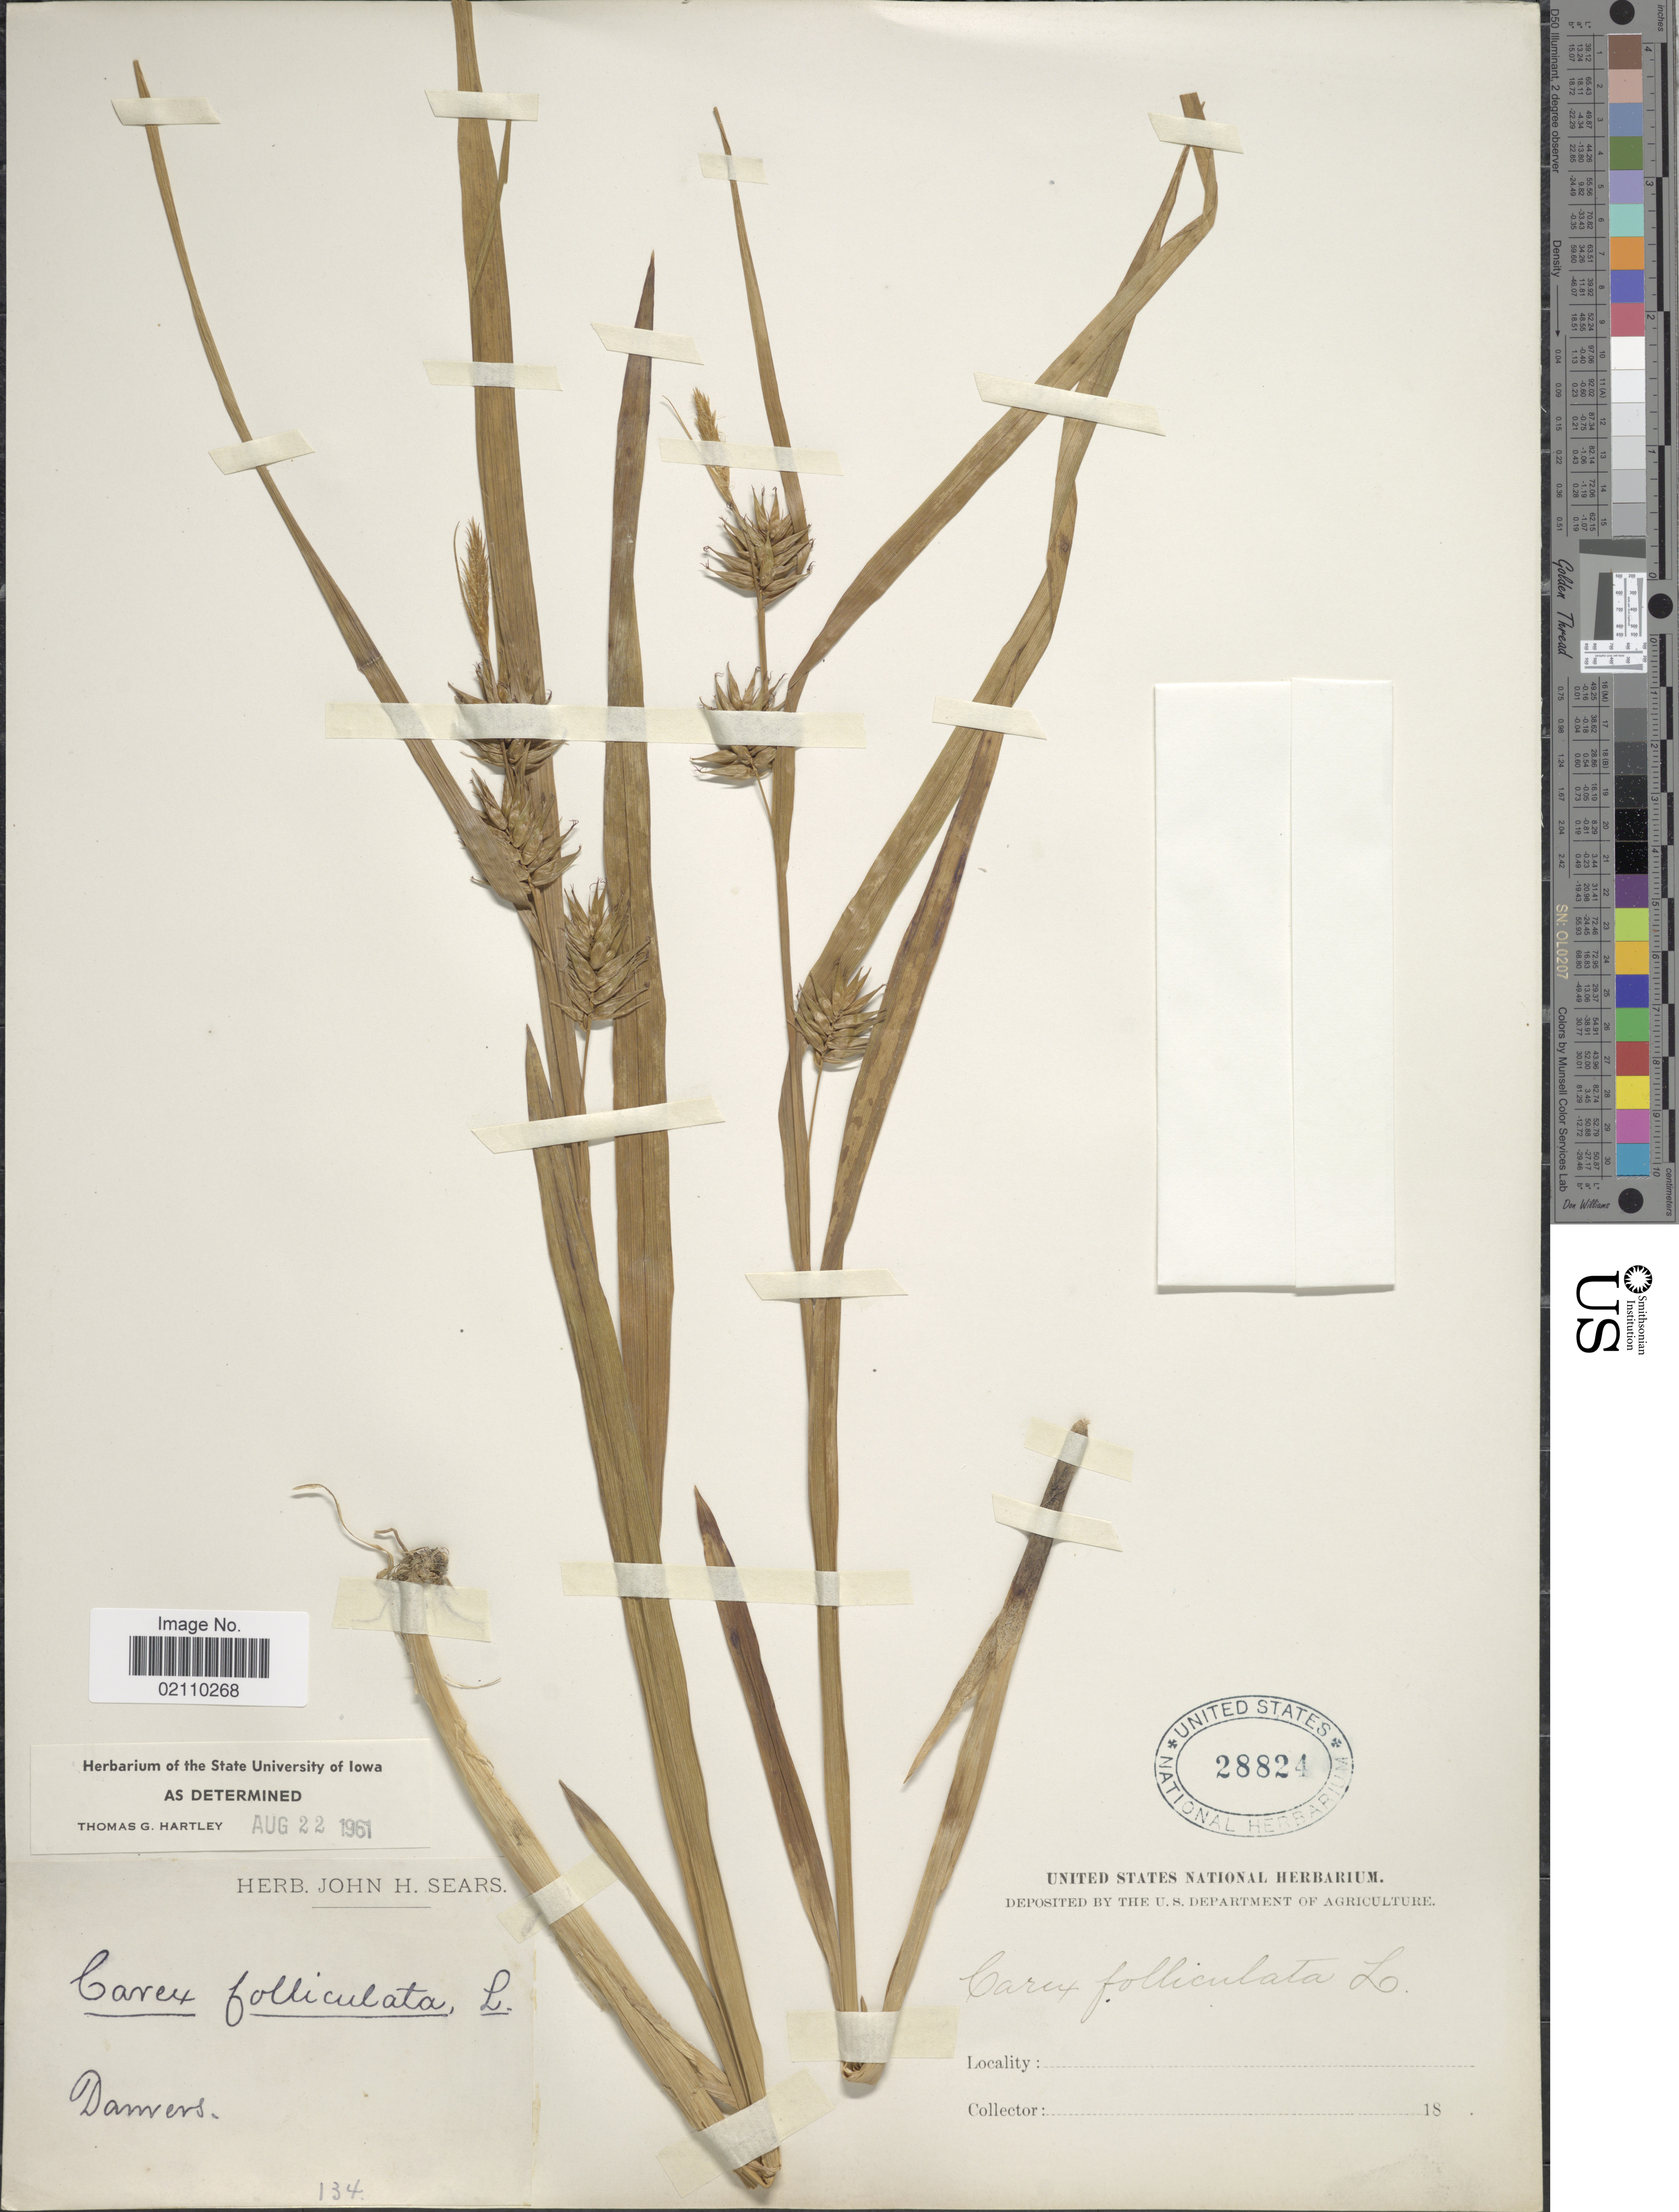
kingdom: Plantae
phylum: Tracheophyta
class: Liliopsida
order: Poales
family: Cyperaceae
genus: Carex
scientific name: Carex folliculata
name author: L.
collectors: Ex herb. John H. Sears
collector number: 134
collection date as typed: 18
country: United States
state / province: Massachusetts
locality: Danvers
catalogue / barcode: US 28824